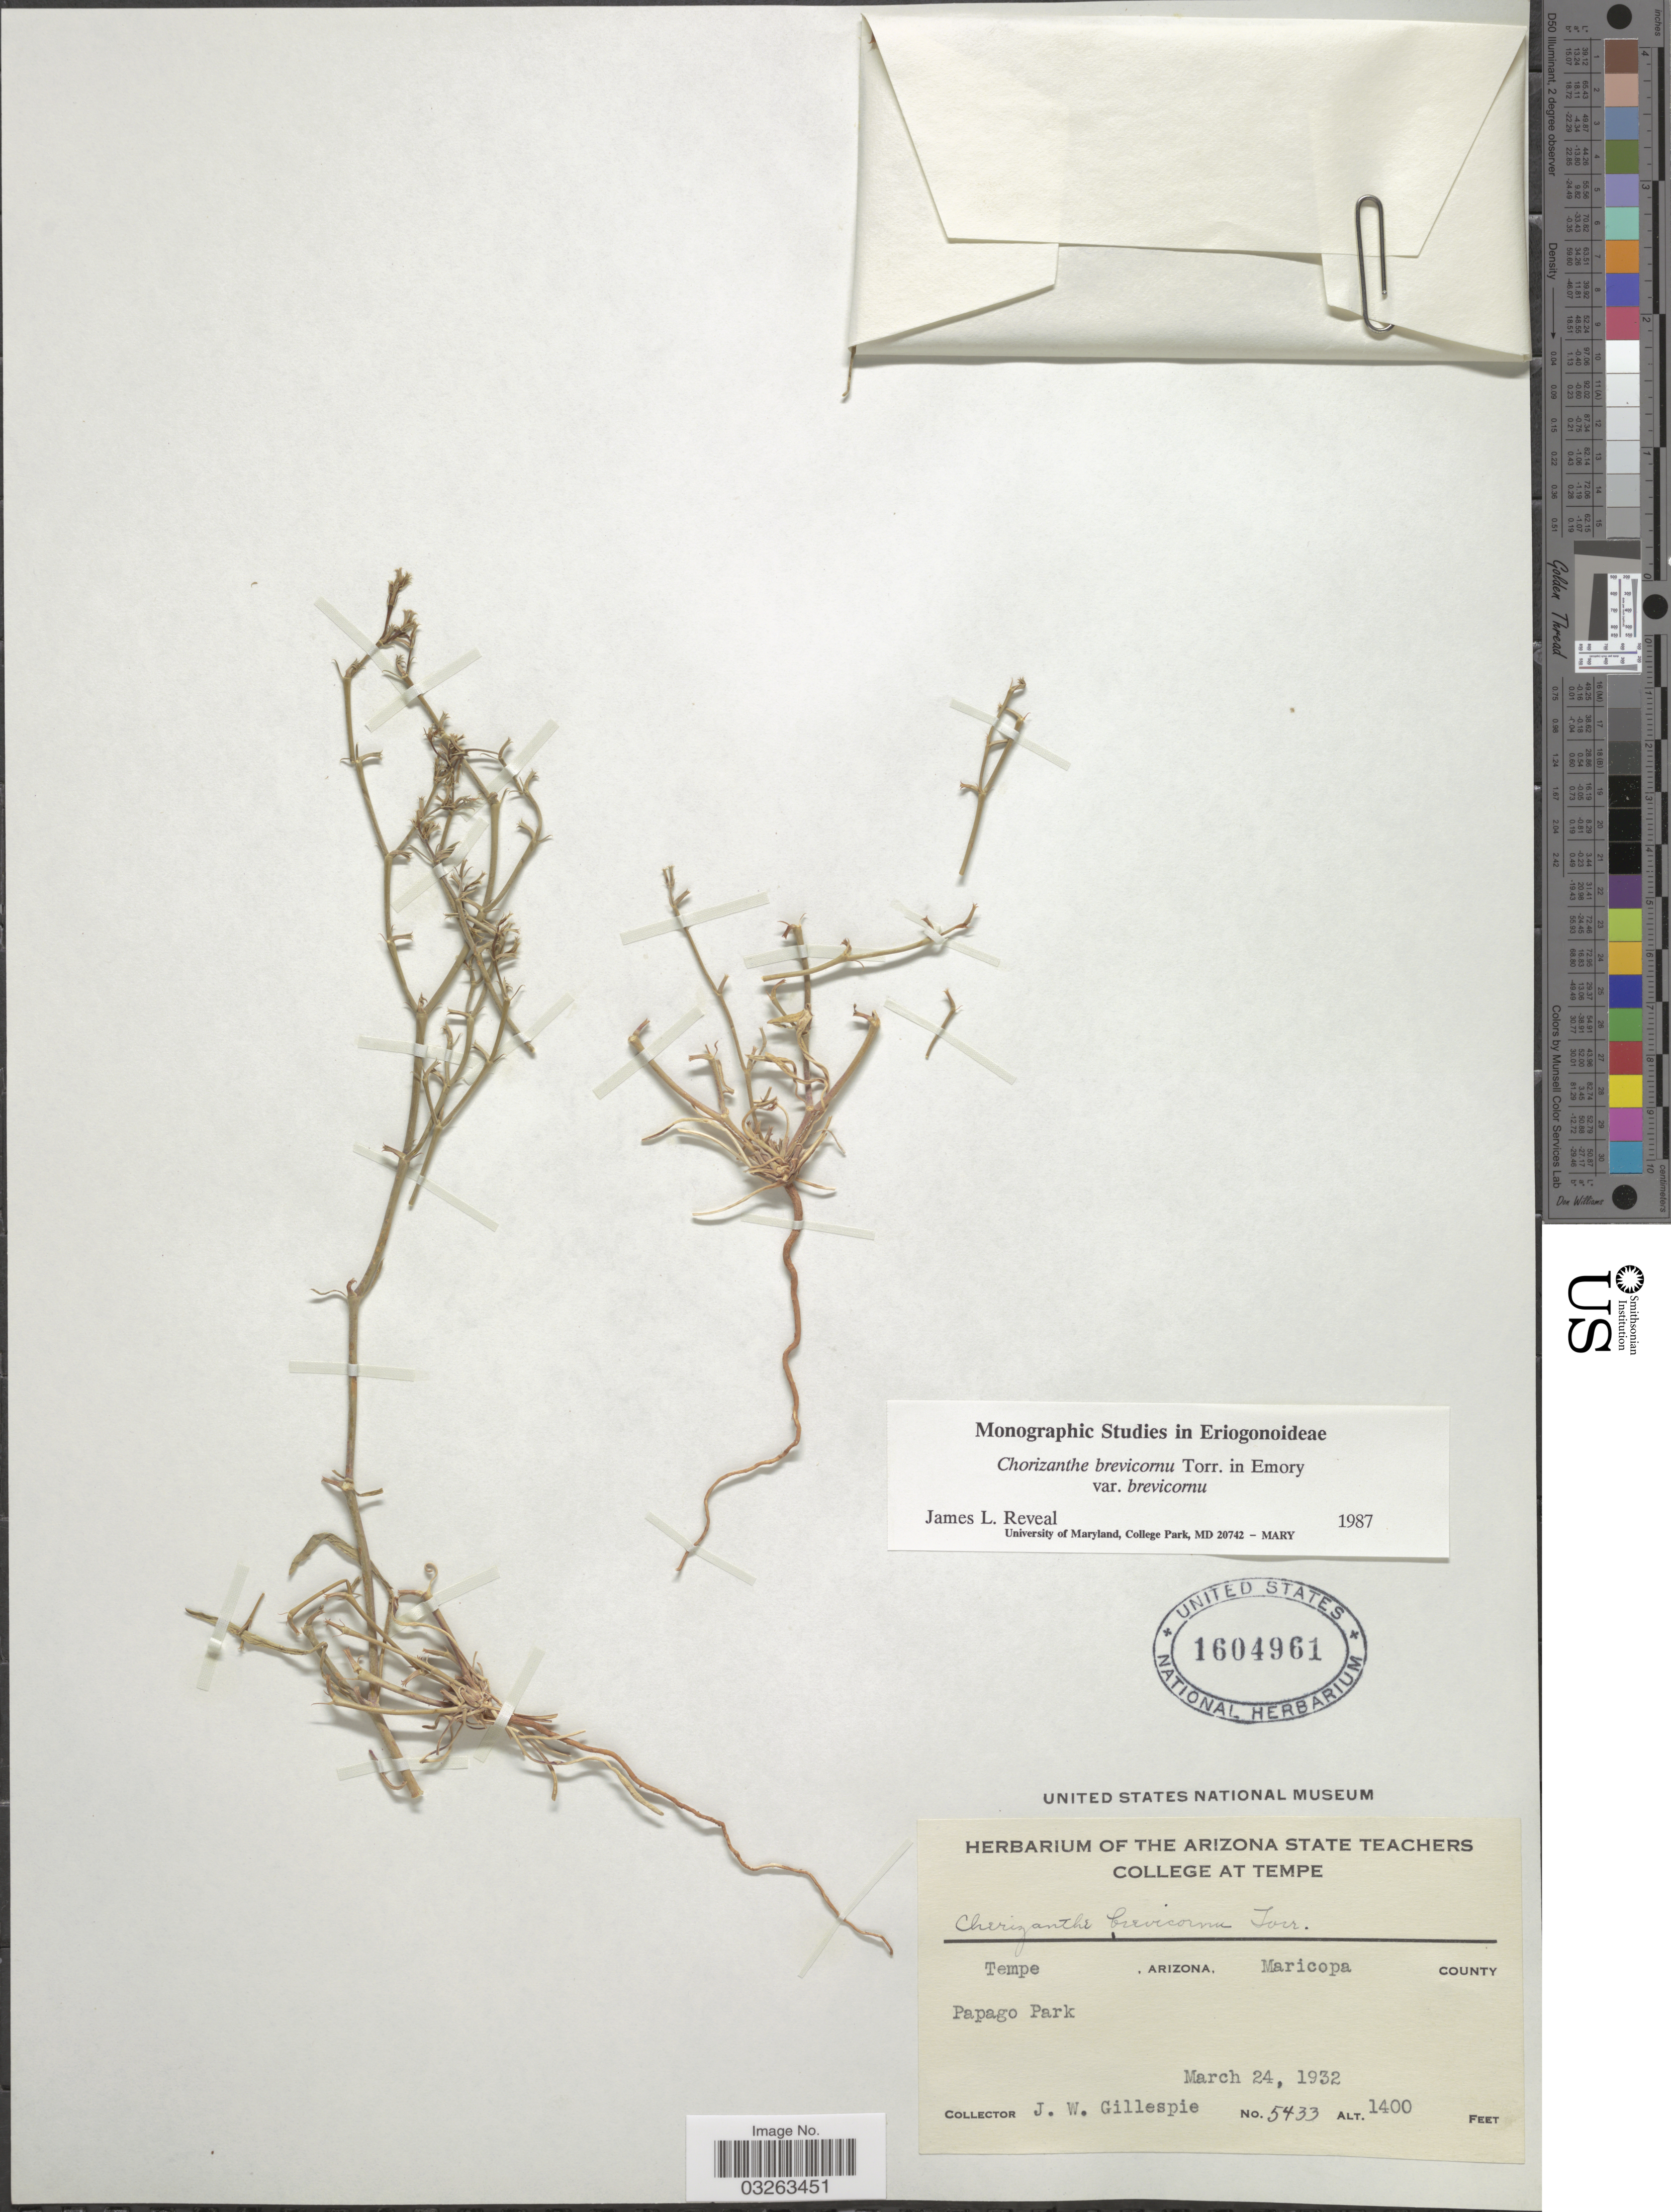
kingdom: Plantae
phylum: Tracheophyta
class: Magnoliopsida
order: Caryophyllales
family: Polygonaceae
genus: Chorizanthe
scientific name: Chorizanthe brevicornu var. brevicornu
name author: Torr.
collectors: J. W. Gillespie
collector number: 5433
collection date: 1932-03-24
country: United States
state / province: Arizona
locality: Tempe. Maricopa County. Papago Park.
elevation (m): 427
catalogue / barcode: US 1604961